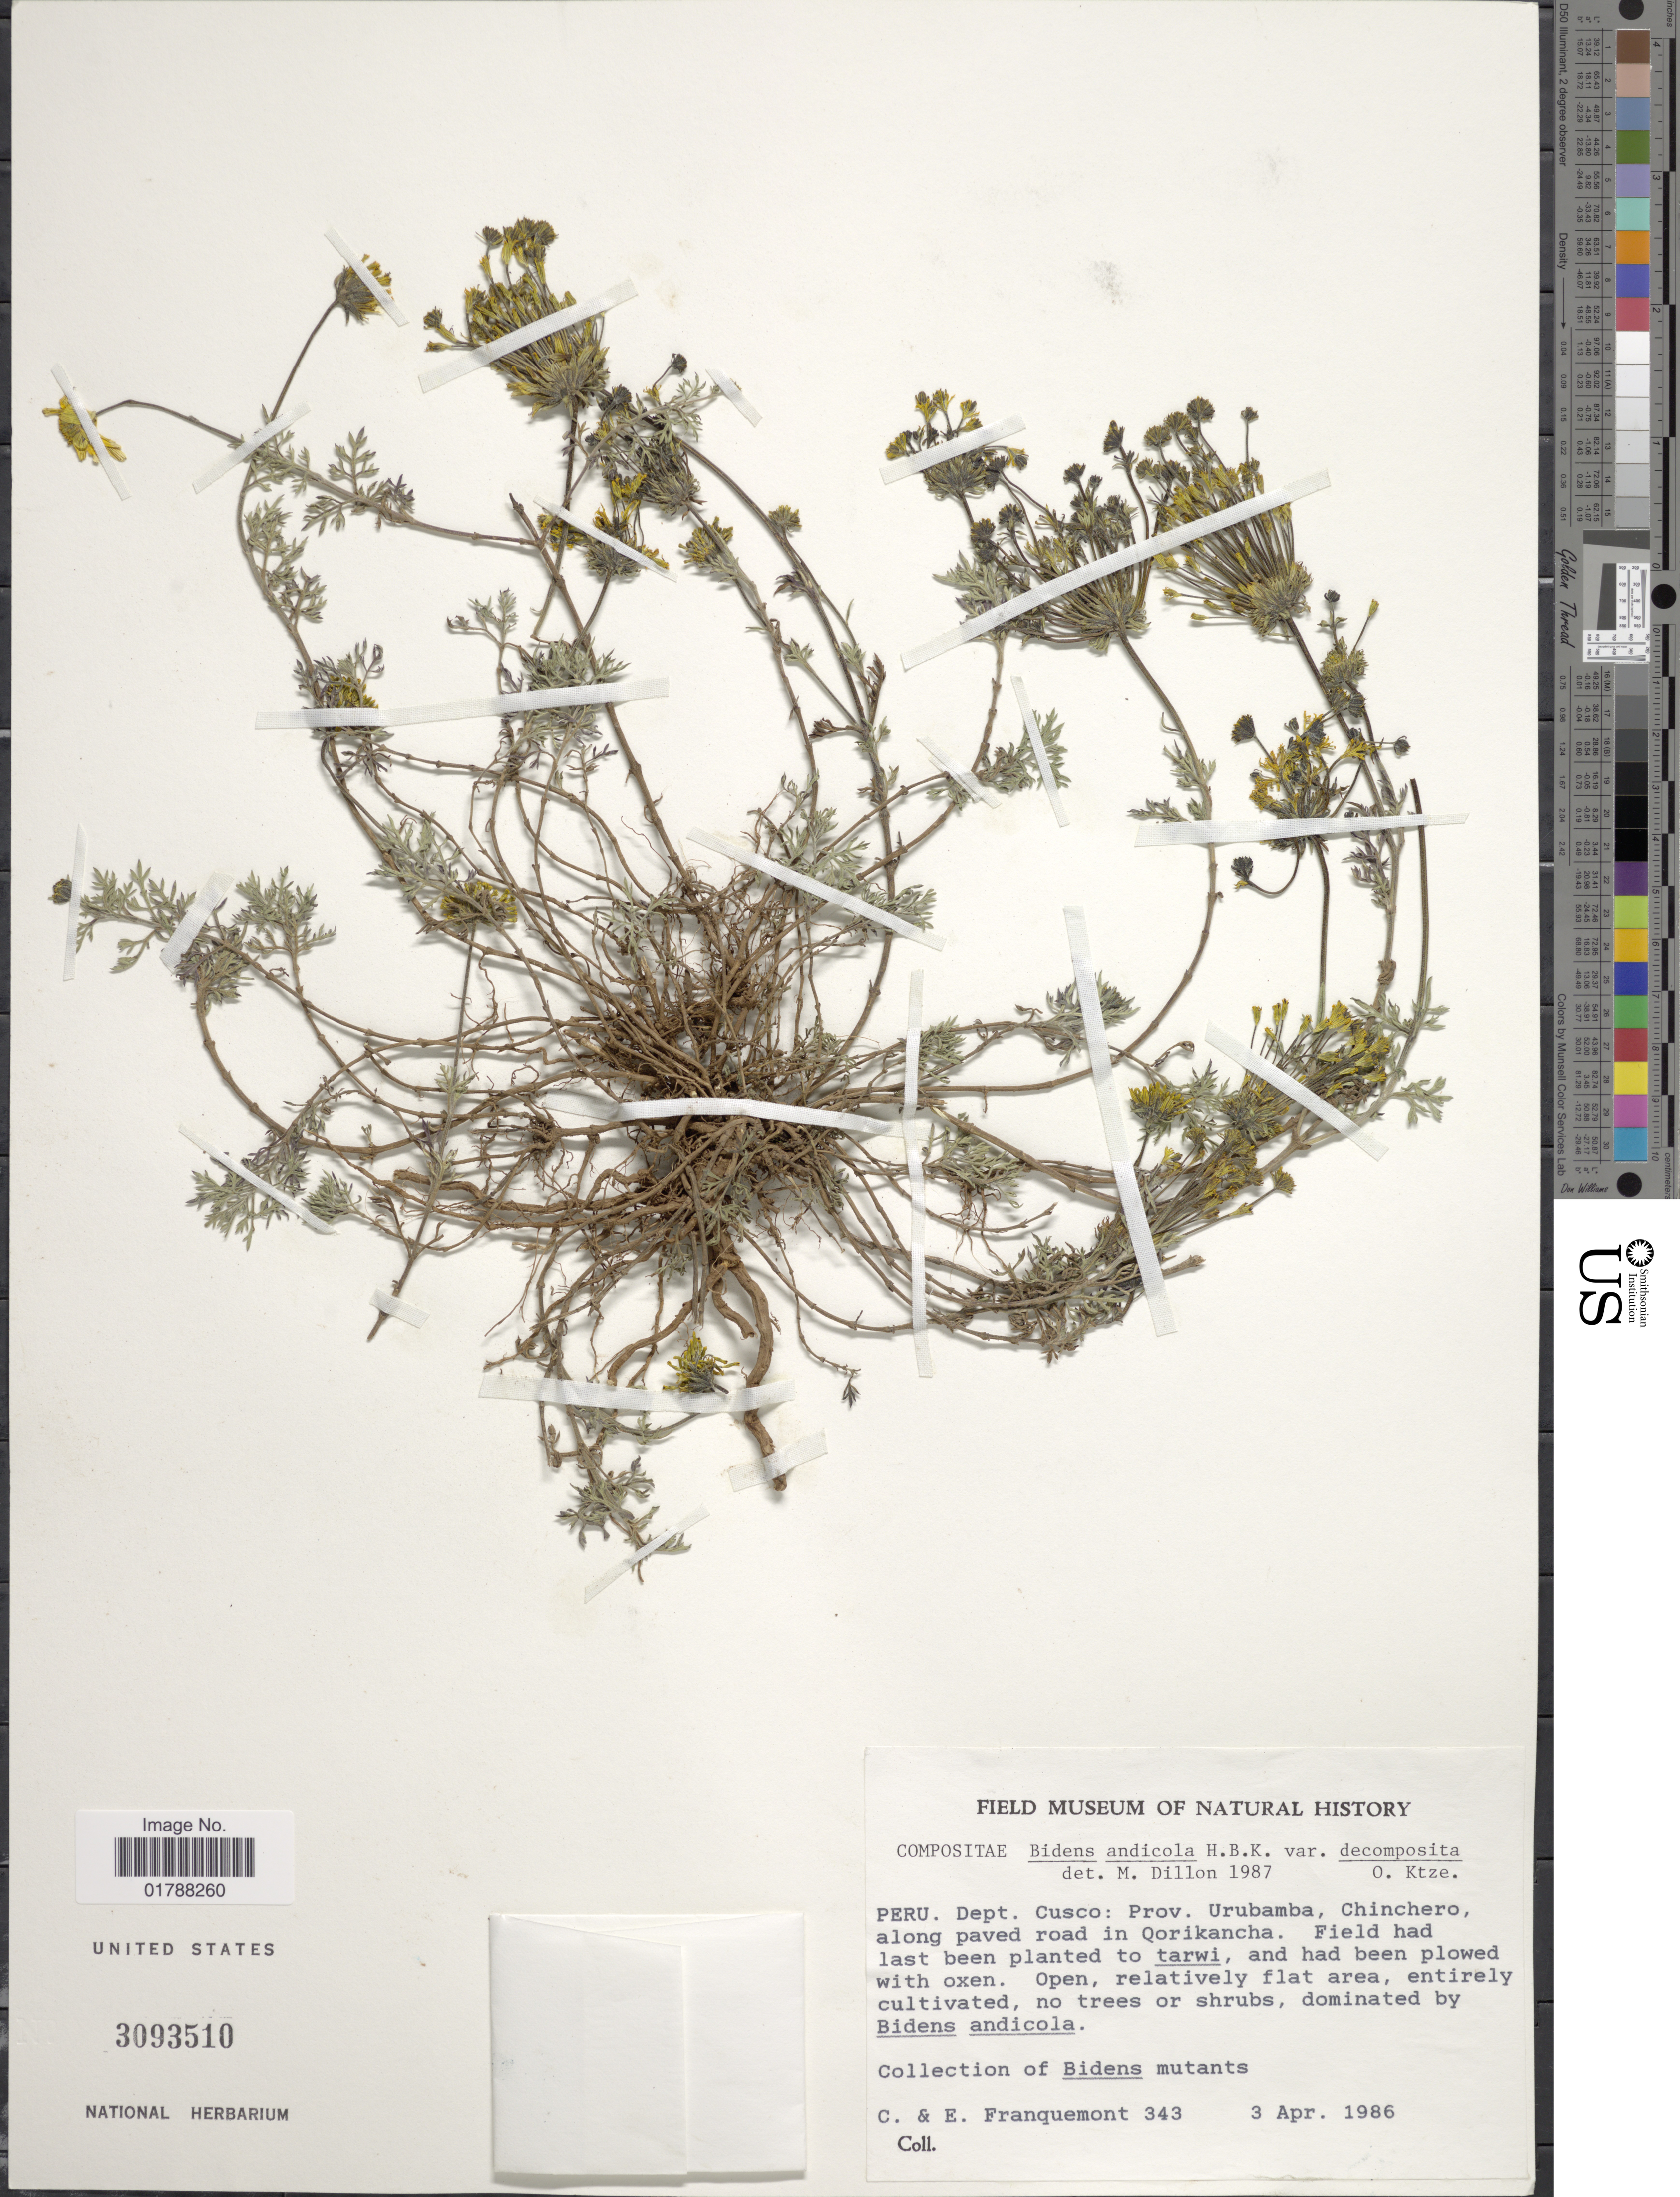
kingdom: Plantae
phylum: Tracheophyta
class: Magnoliopsida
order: Asterales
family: Asteraceae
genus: Bidens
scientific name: Bidens andicola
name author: Kunth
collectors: C. Franquemont & E. Franquemont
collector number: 343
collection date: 1986-04-03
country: Peru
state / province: Cusco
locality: Prov. Urubamba, Chinchero, along paved road in Qorikancha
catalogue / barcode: US 3093510